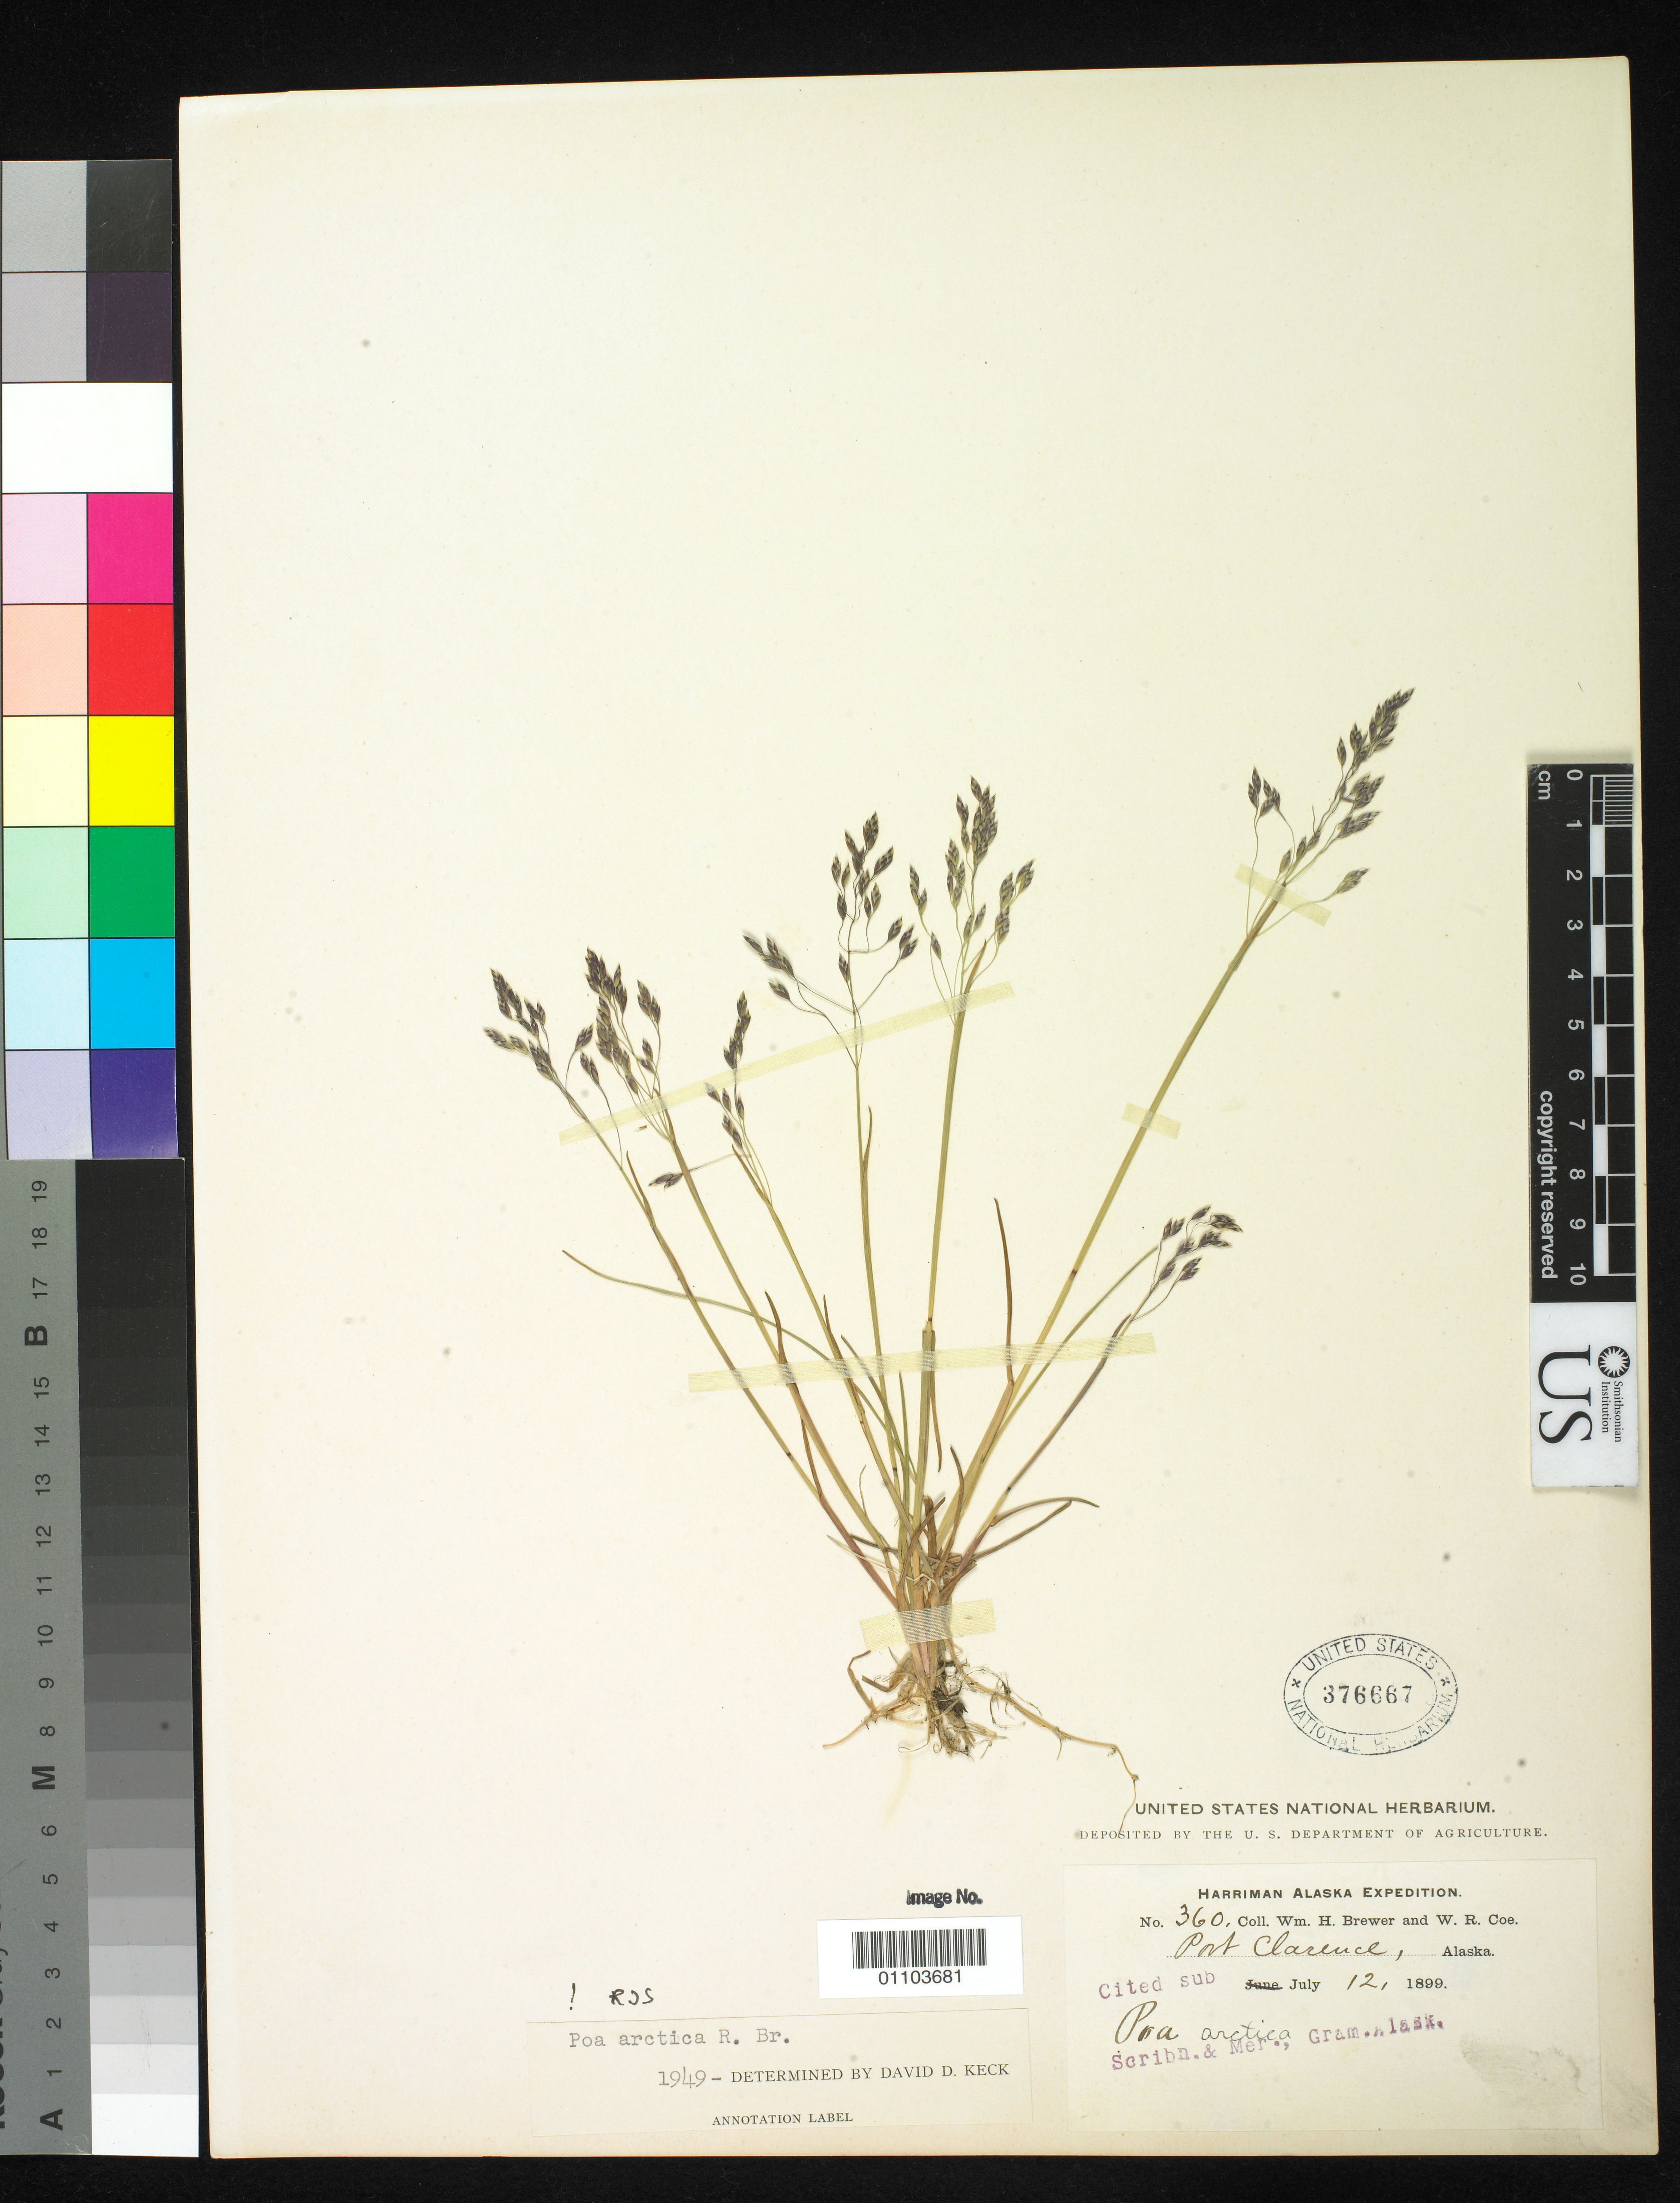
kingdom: Plantae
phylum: Tracheophyta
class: Liliopsida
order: Poales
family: Poaceae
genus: Poa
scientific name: Poa arctica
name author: R. Br.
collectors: W. H. Brewer & W. Coe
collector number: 360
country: United States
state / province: Alaska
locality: Port Clarence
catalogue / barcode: US 376667